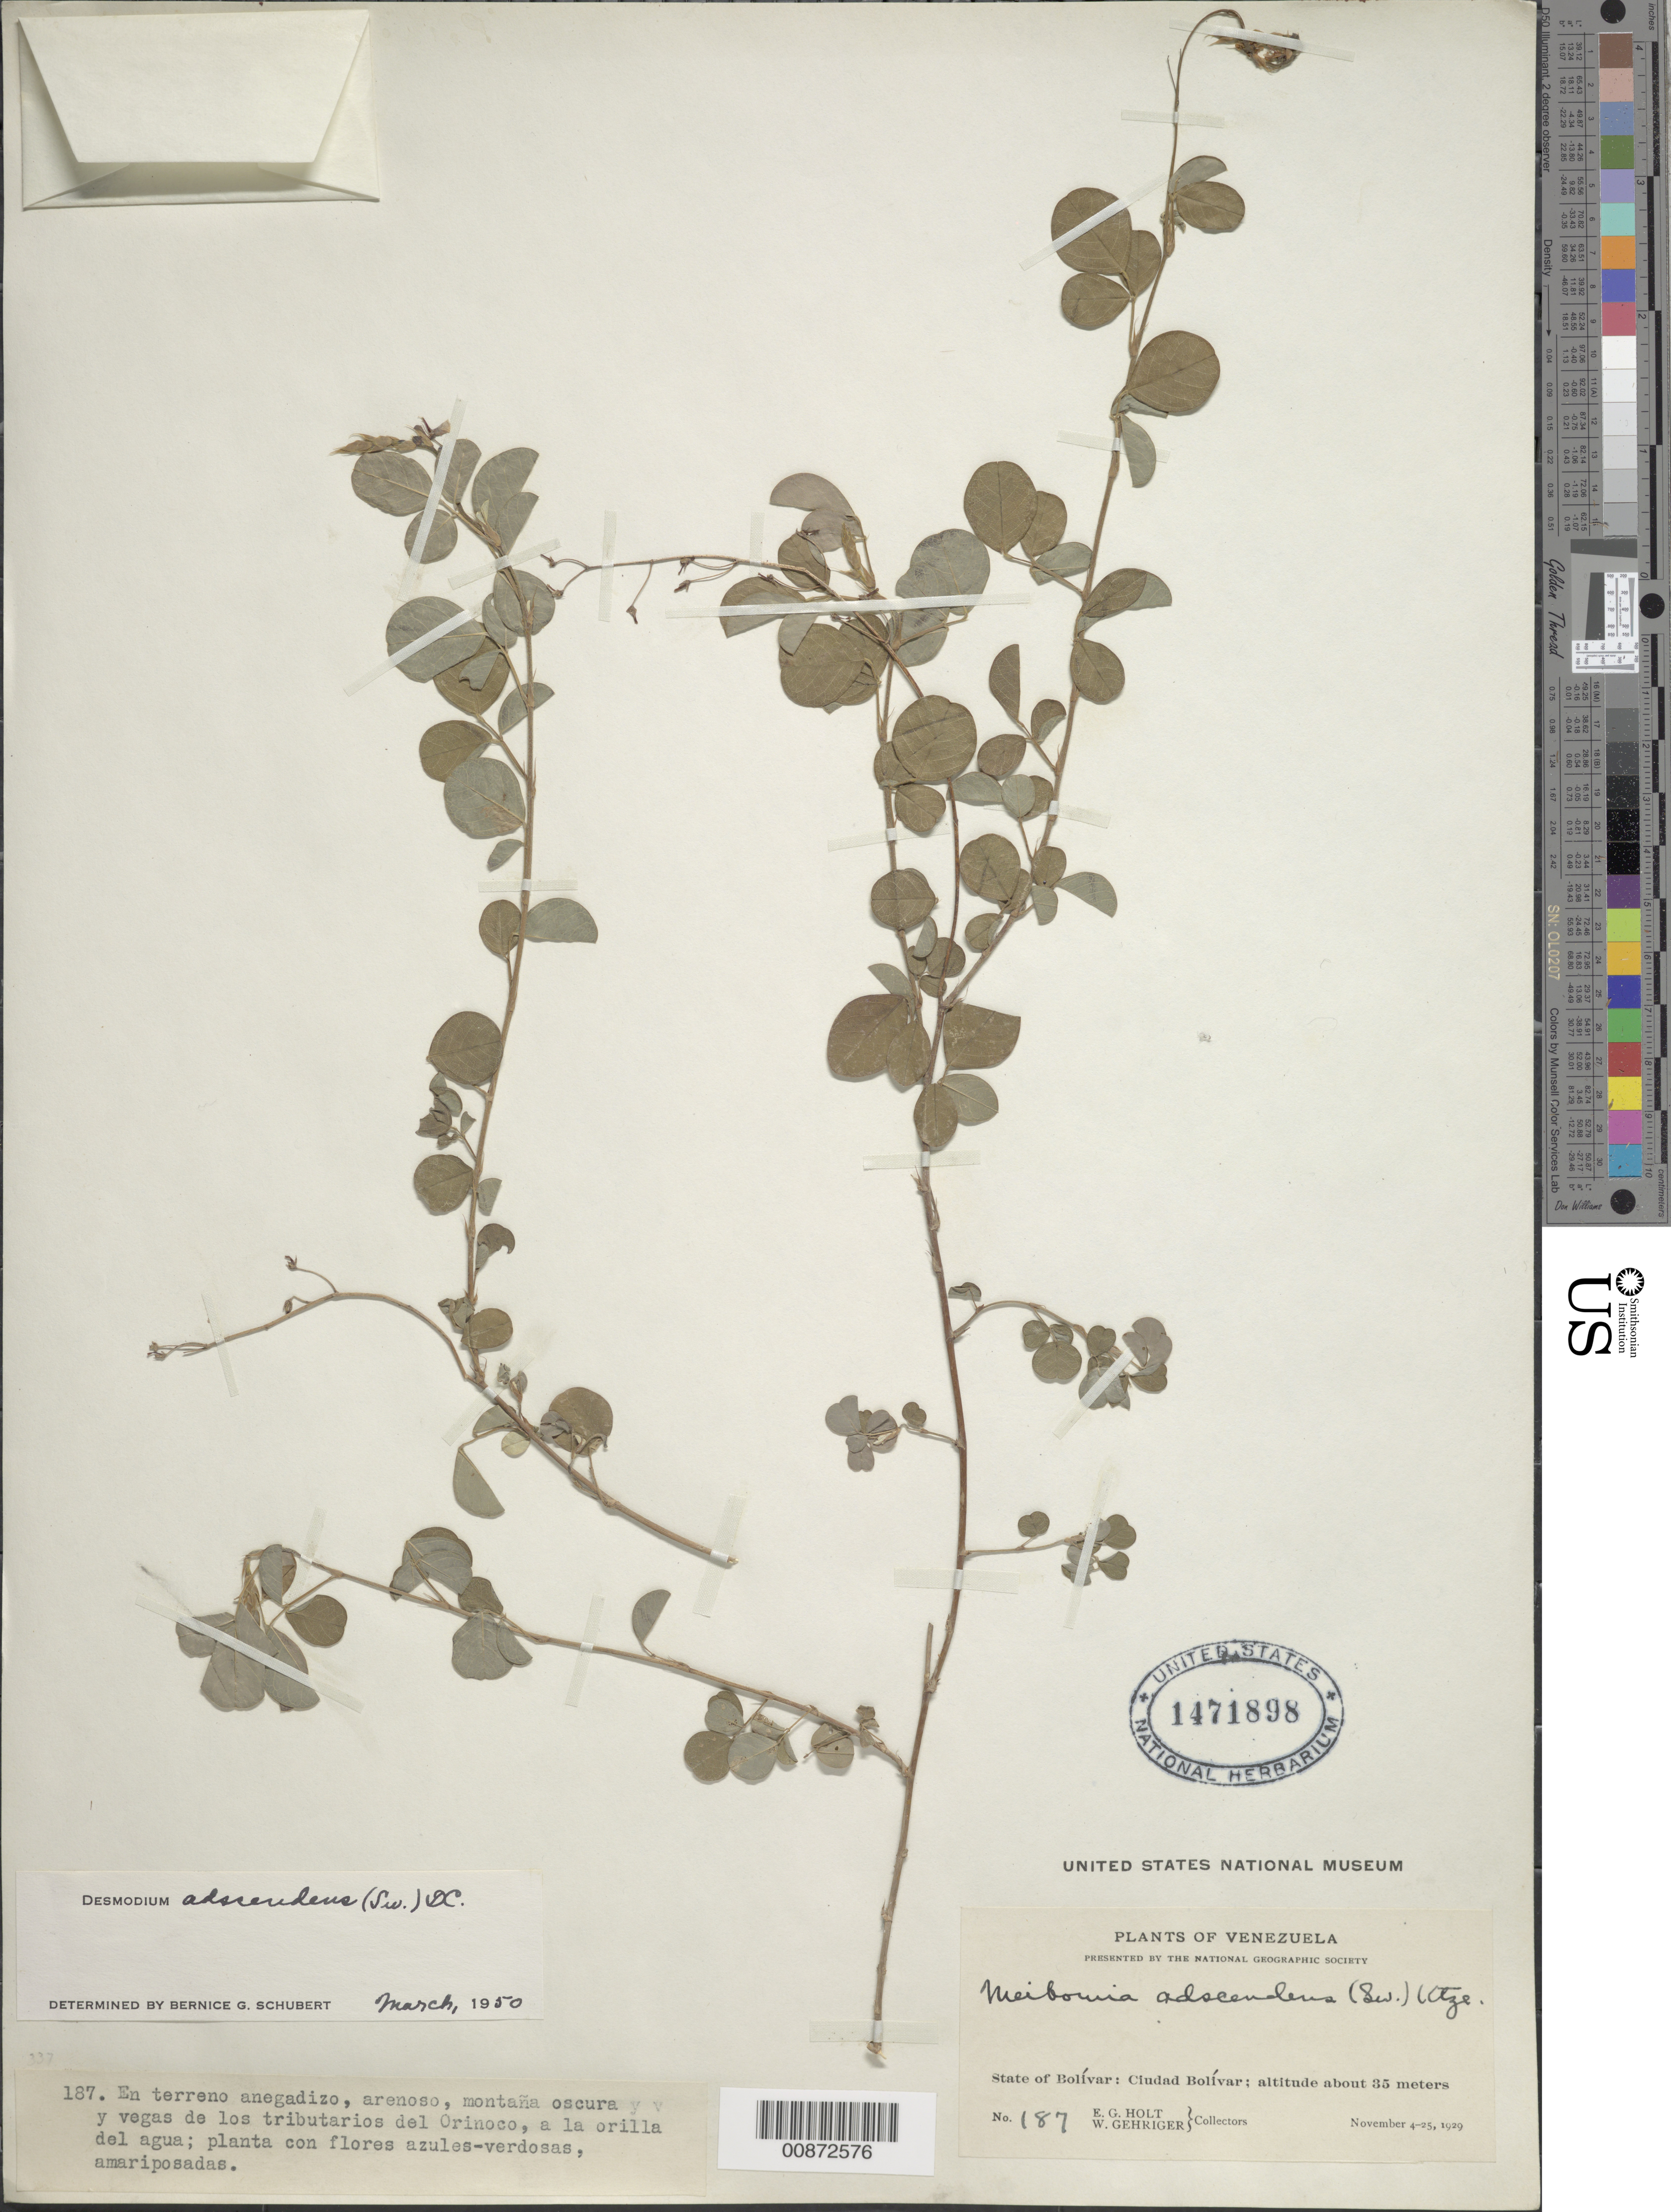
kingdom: Plantae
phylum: Tracheophyta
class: Magnoliopsida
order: Fabales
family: Fabaceae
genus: Grona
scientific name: Grona adscendens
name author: (Sw.) H. Ohashi & K. Ohashi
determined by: Strong, Mark T., (BOT), Smithsonian Institution - National Museum of Natural History (UNITED STATES)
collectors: E. Holt & W. Gehriger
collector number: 187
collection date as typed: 4-Nov-29 to 25-Nov-29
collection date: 1929-11-04/1929-11-25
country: Venezuela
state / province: Bolívar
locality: Ciudad Bolívar; tributaríos del Orinoco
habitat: Terreno anegadizo, arenoso, montaña oscura y vegas de los tributarios del Orinoco, a la orilla del agua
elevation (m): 35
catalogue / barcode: US 1471898